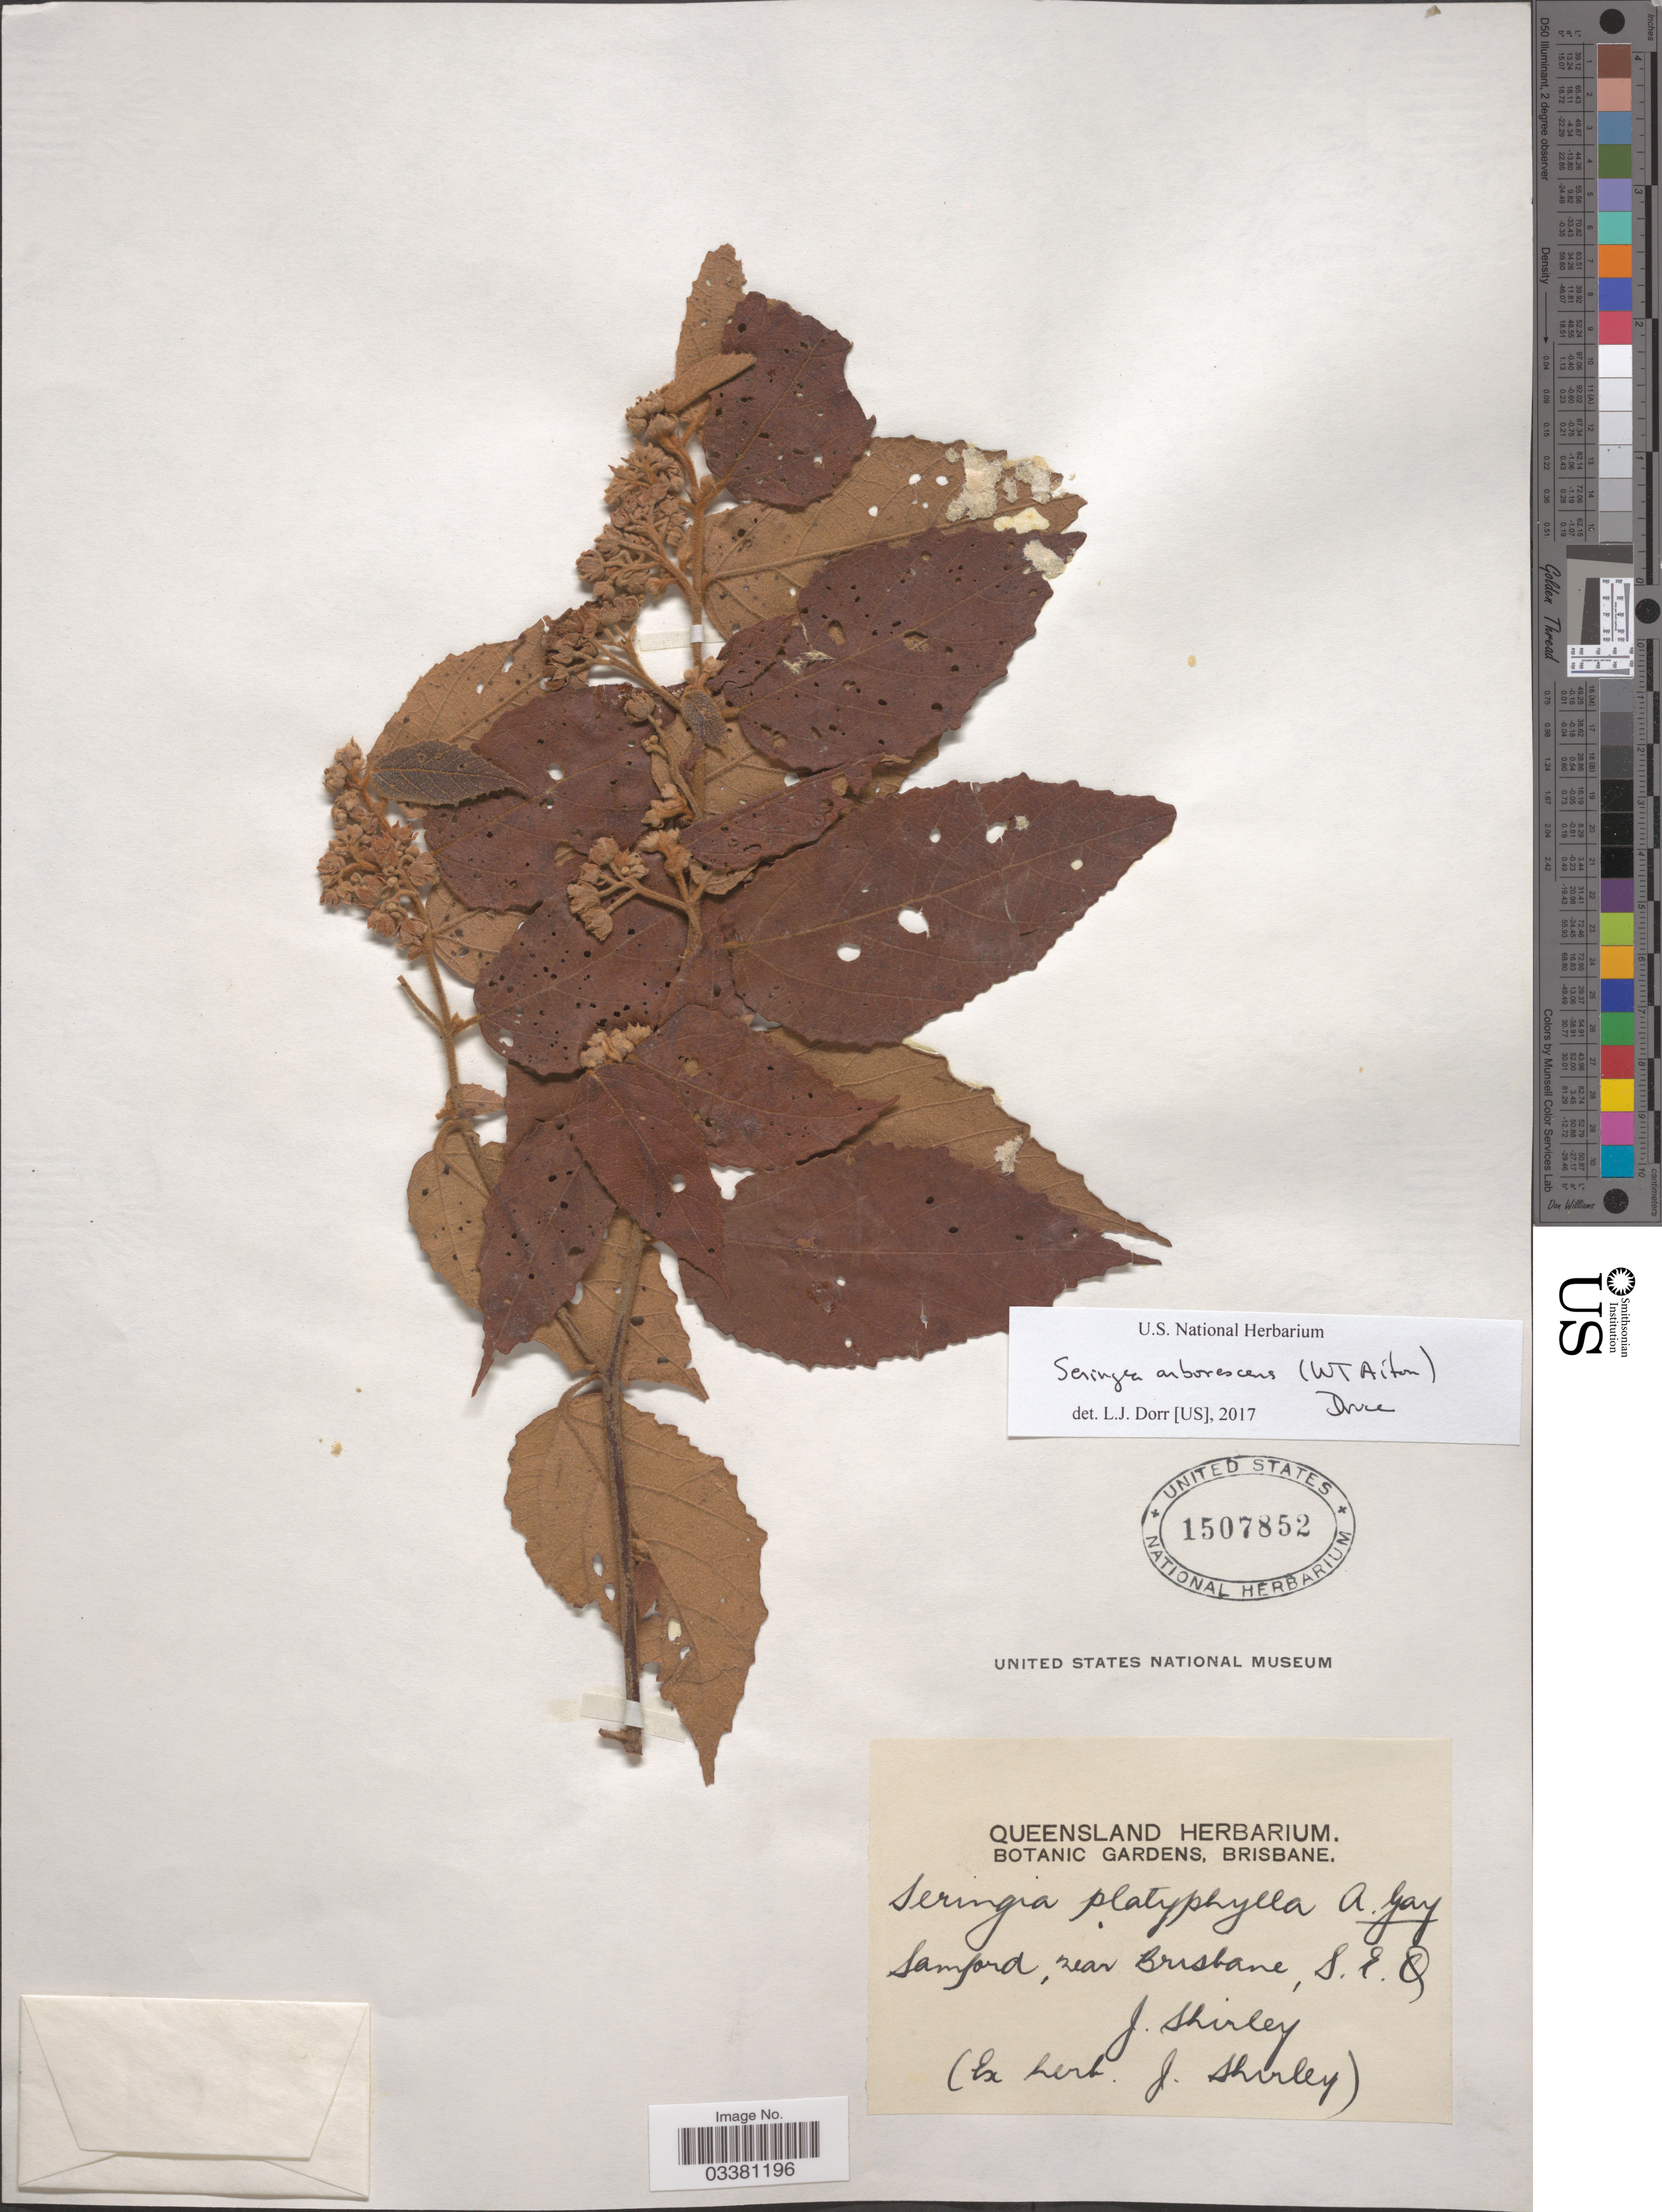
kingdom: Plantae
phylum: Tracheophyta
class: Magnoliopsida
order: Malvales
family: Malvaceae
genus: Seringia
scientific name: Seringia arborescens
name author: (R. Br.) Druce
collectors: J. Shirley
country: Australia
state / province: Queensland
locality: Samford, near Brisbane, S.E.Q.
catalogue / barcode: US 1507852